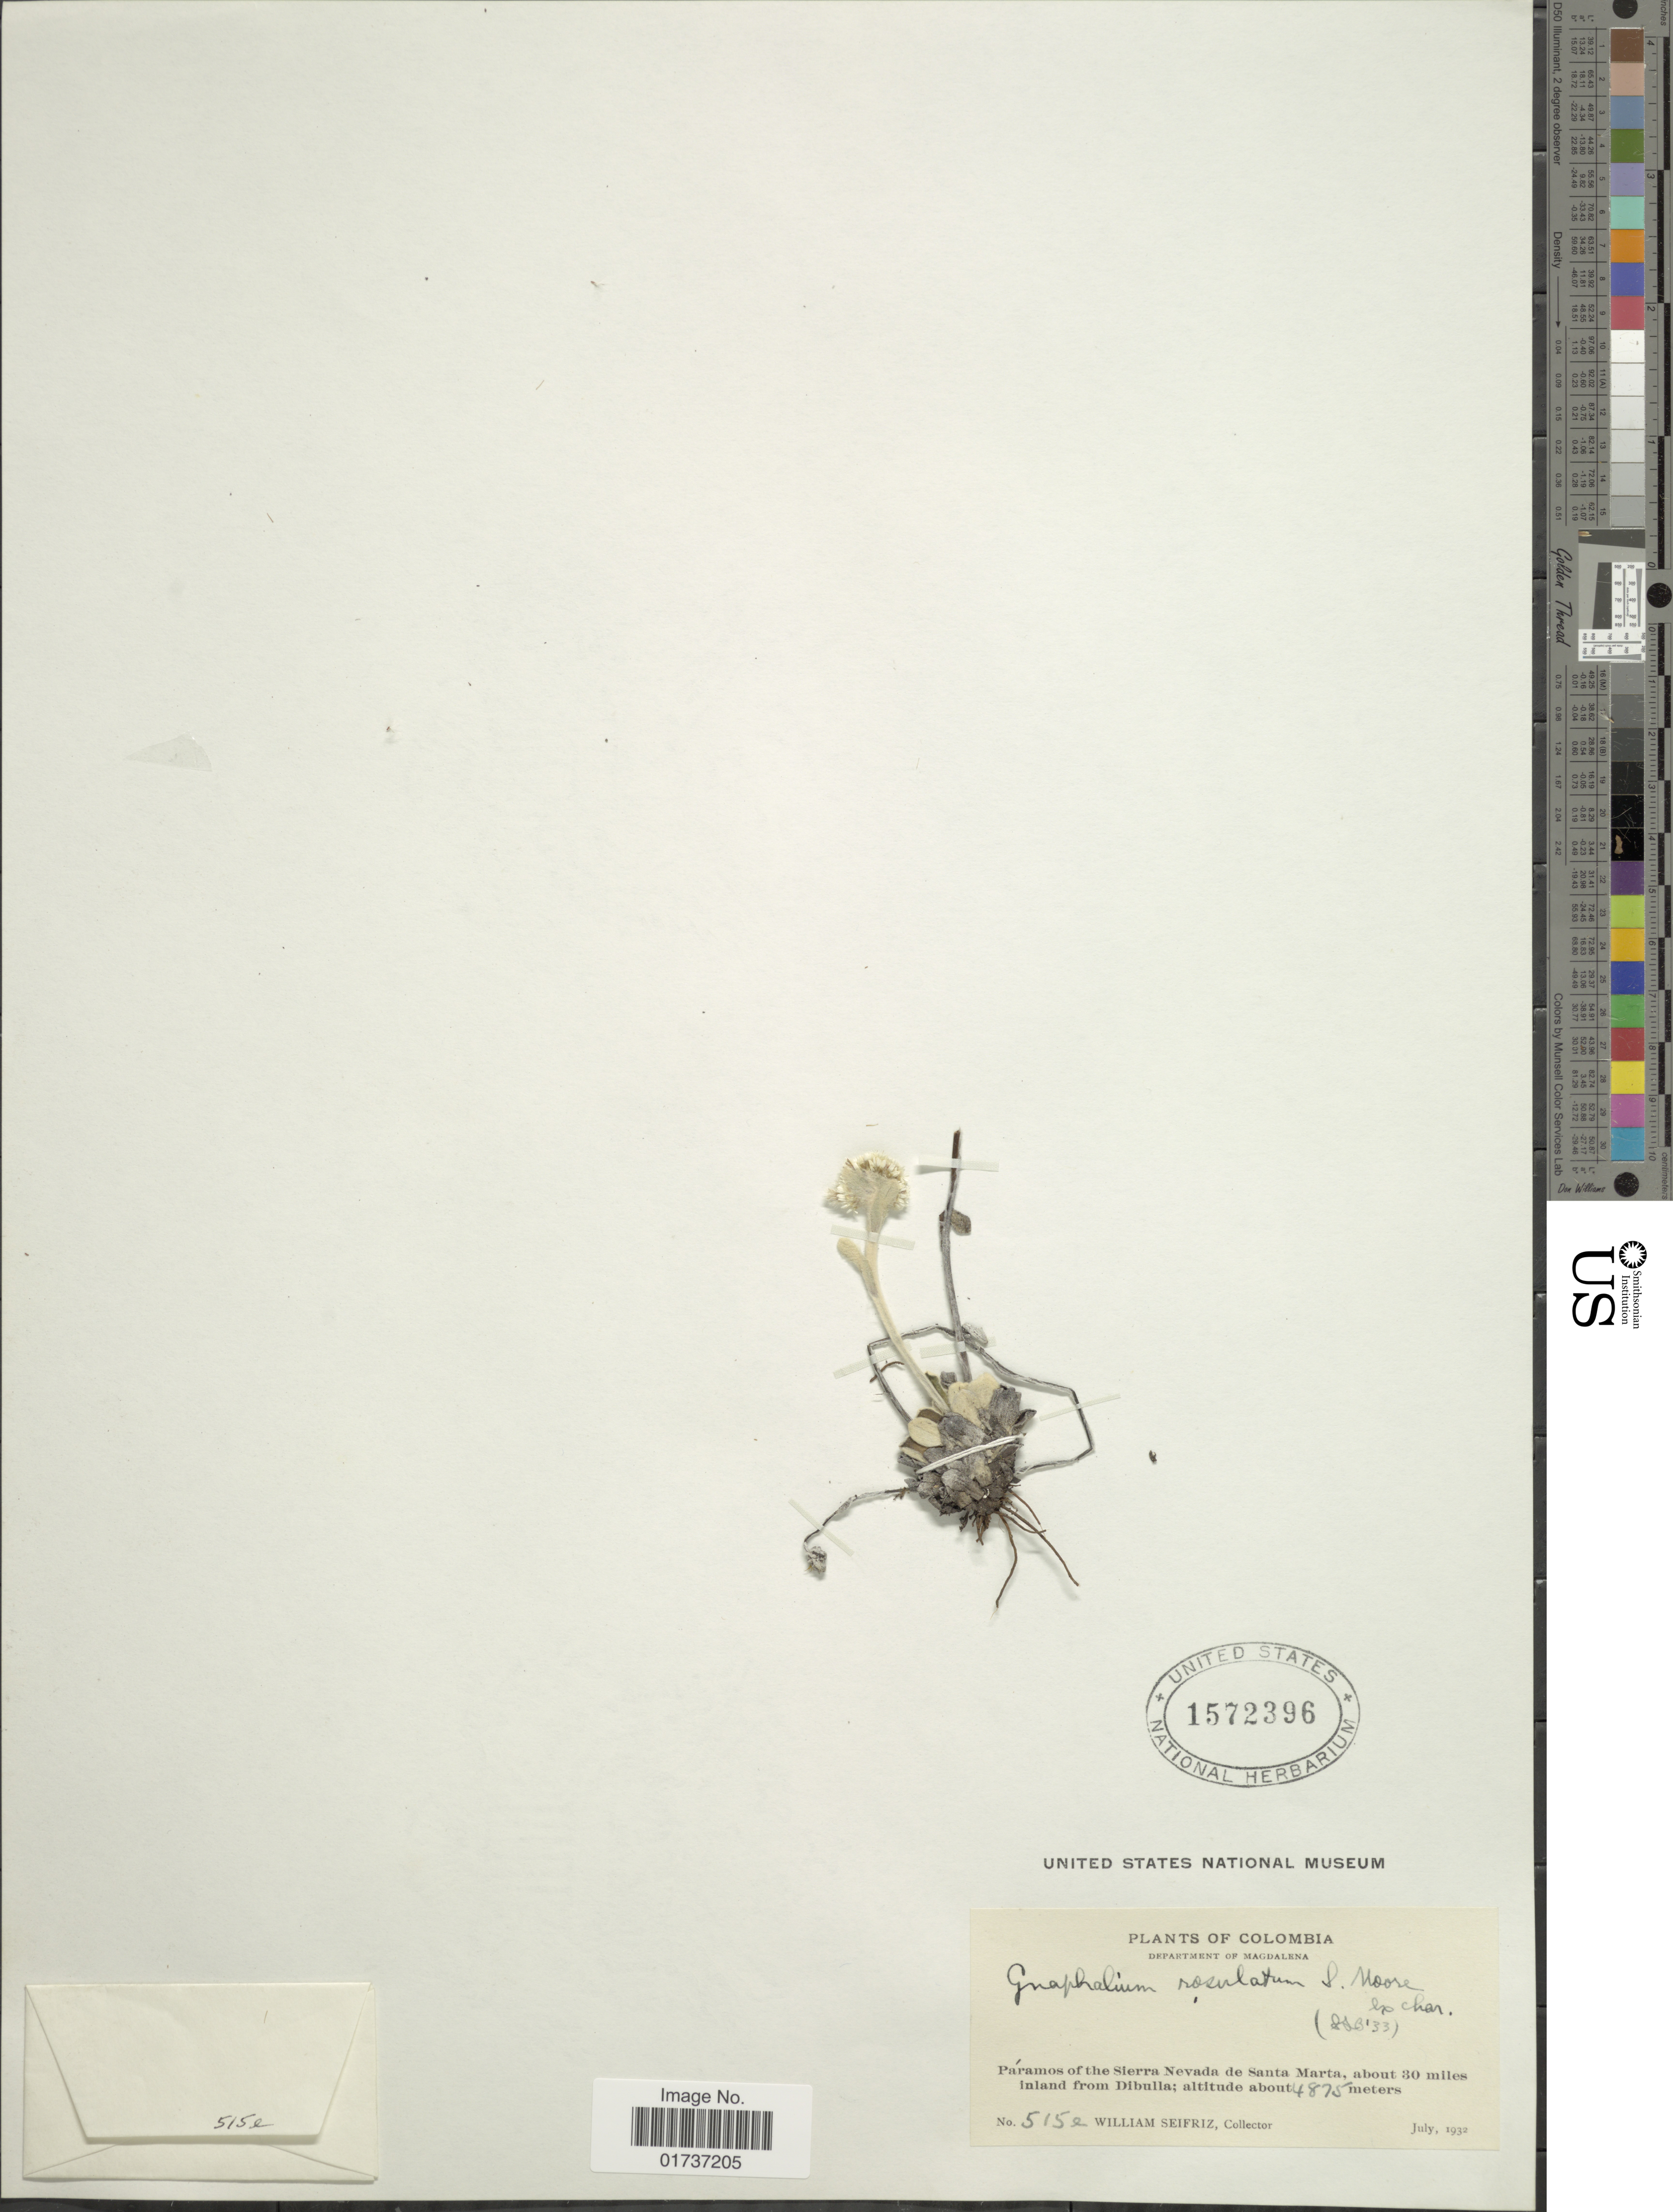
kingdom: Plantae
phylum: Tracheophyta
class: Magnoliopsida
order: Asterales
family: Asteraceae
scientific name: Orognaphalon rosulatum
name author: (D.M. Moore) G.L. Nesom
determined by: Nesom, Guy L.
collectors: W. Seifriz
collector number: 5152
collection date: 1932-07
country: Colombia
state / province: Magdalena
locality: Department of Magdalena, Páramos of the Sierra Nevada de Santa Marta, about 30 miles inland from Dibulla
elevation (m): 4875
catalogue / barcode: US 1572396